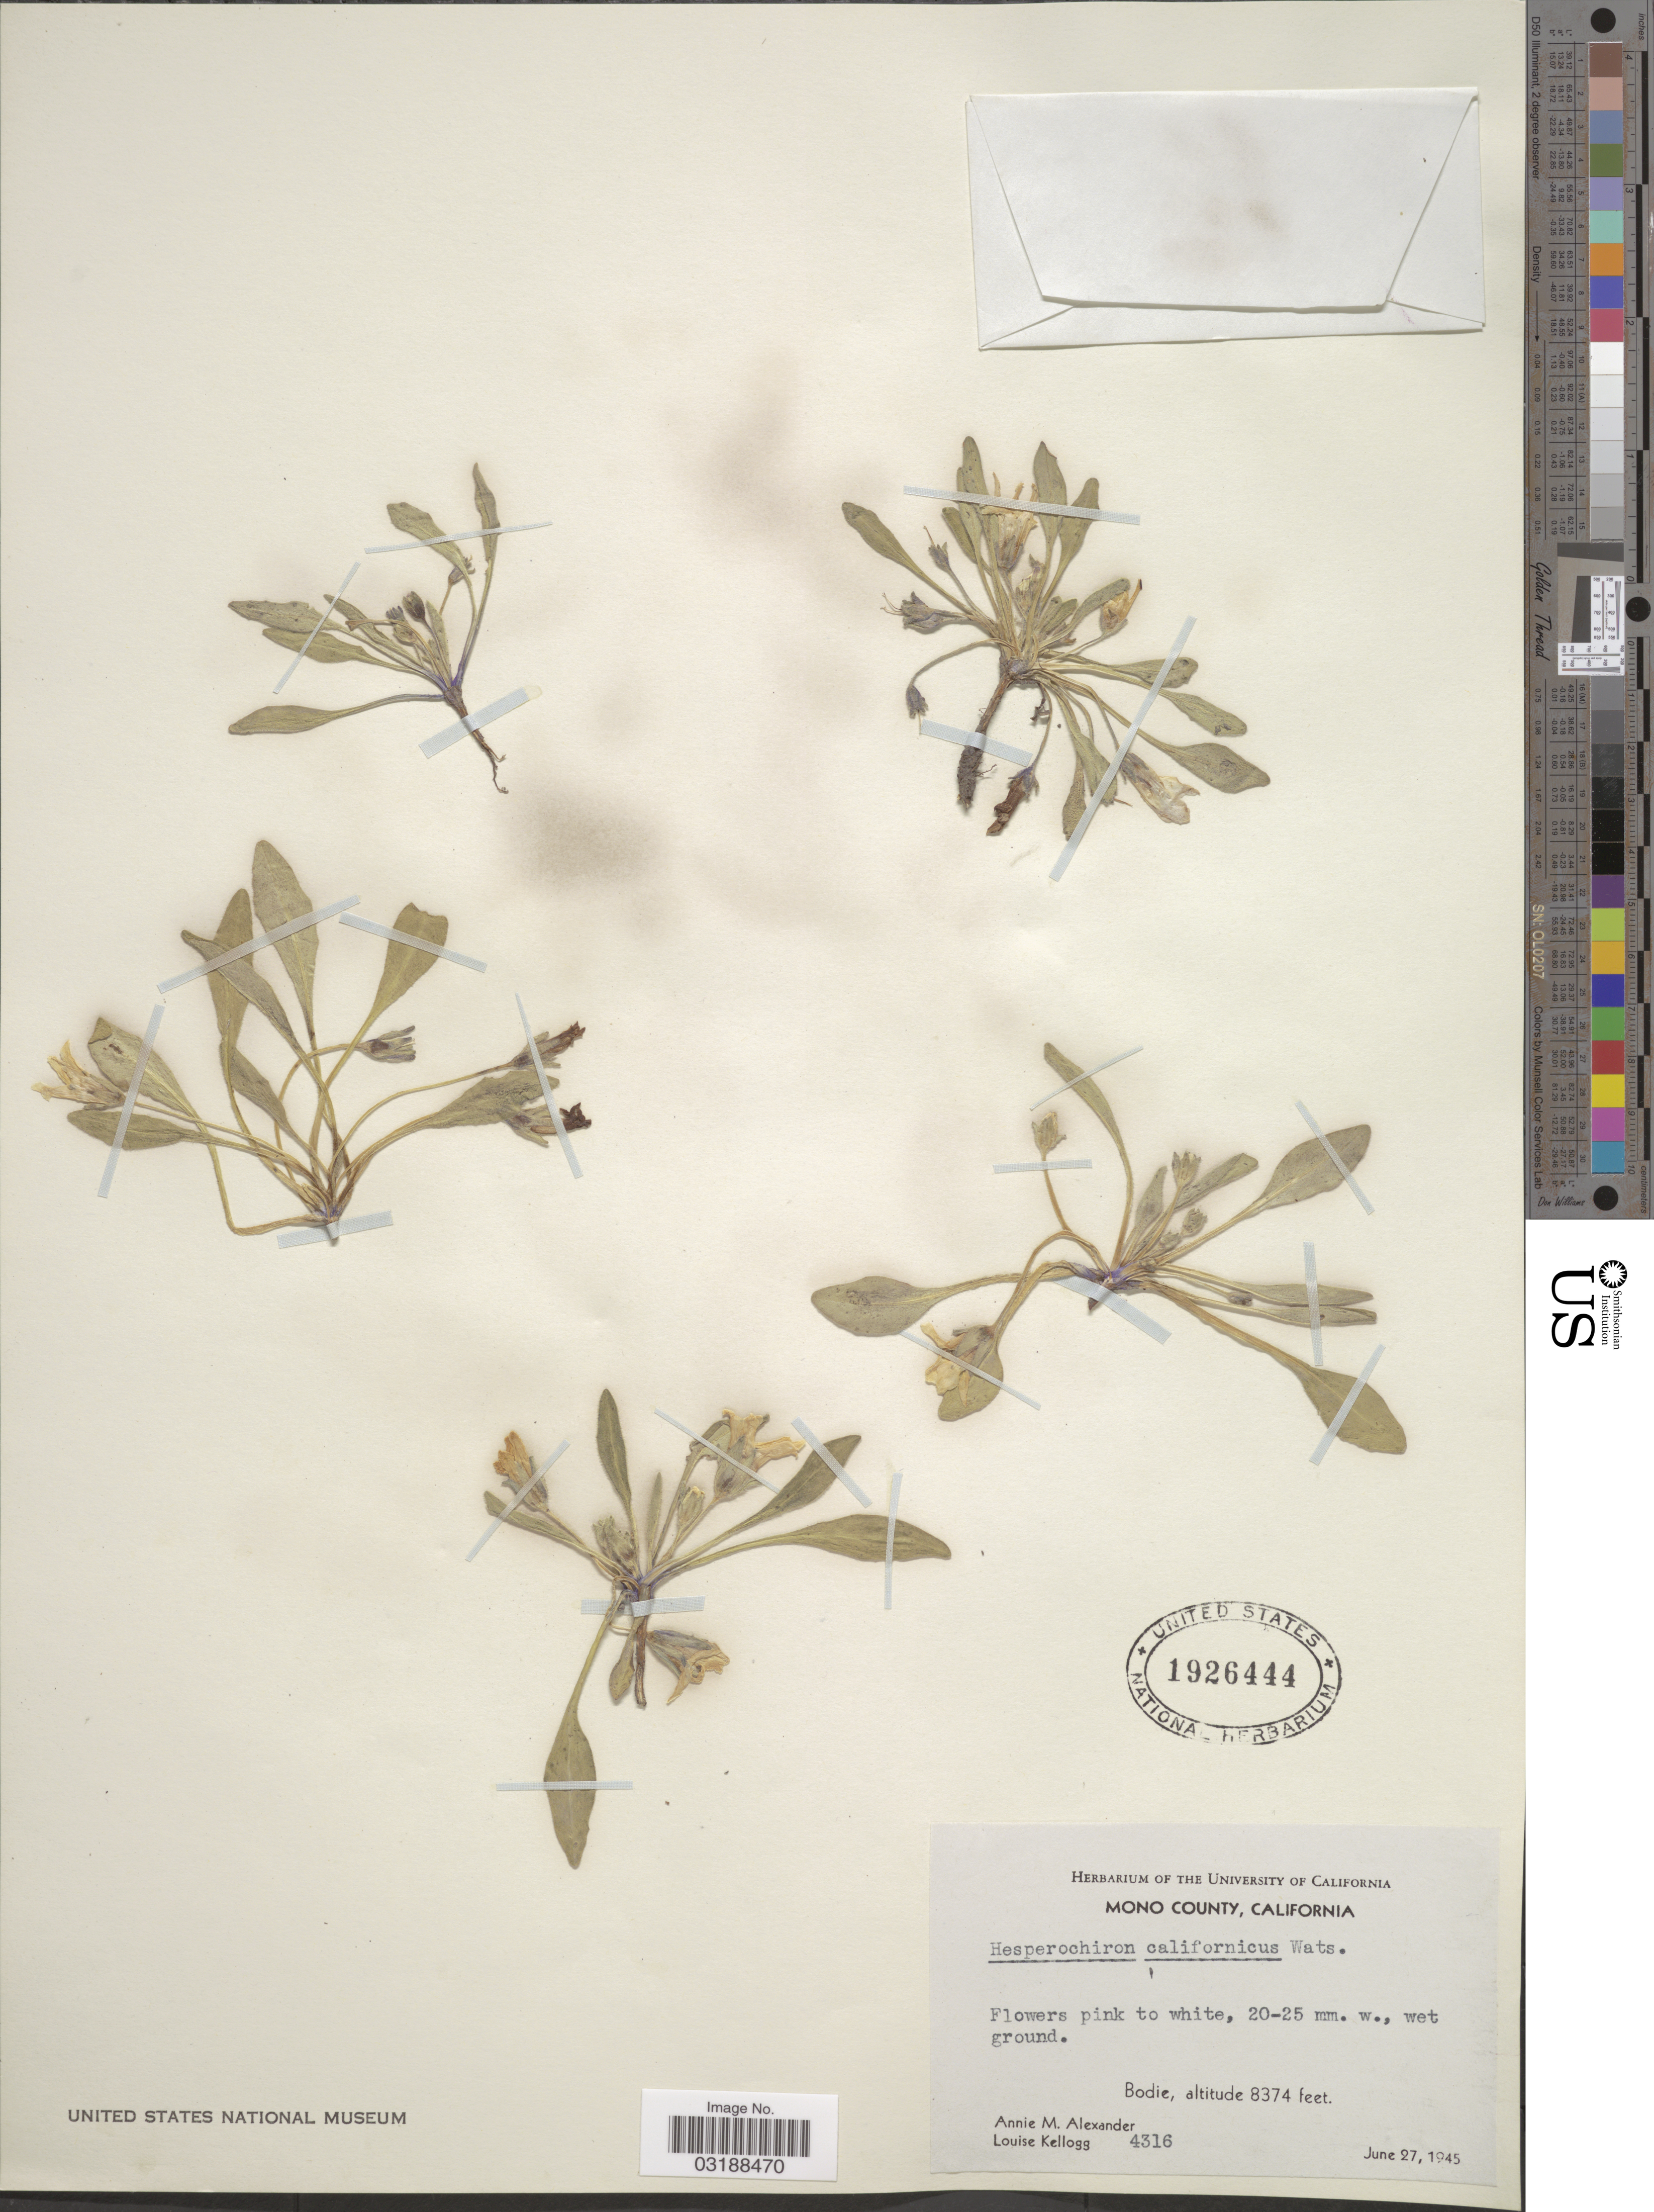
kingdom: Plantae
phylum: Tracheophyta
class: Magnoliopsida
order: Boraginales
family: Hydrophyllaceae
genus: Hesperochiron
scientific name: Hesperochiron californicus var. typicus White ined.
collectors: A. M. Alexander & L. Kellogg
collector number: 4316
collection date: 1945-06-27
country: United States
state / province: California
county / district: Mono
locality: Mono County. Bodie.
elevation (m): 2552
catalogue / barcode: US 1926444